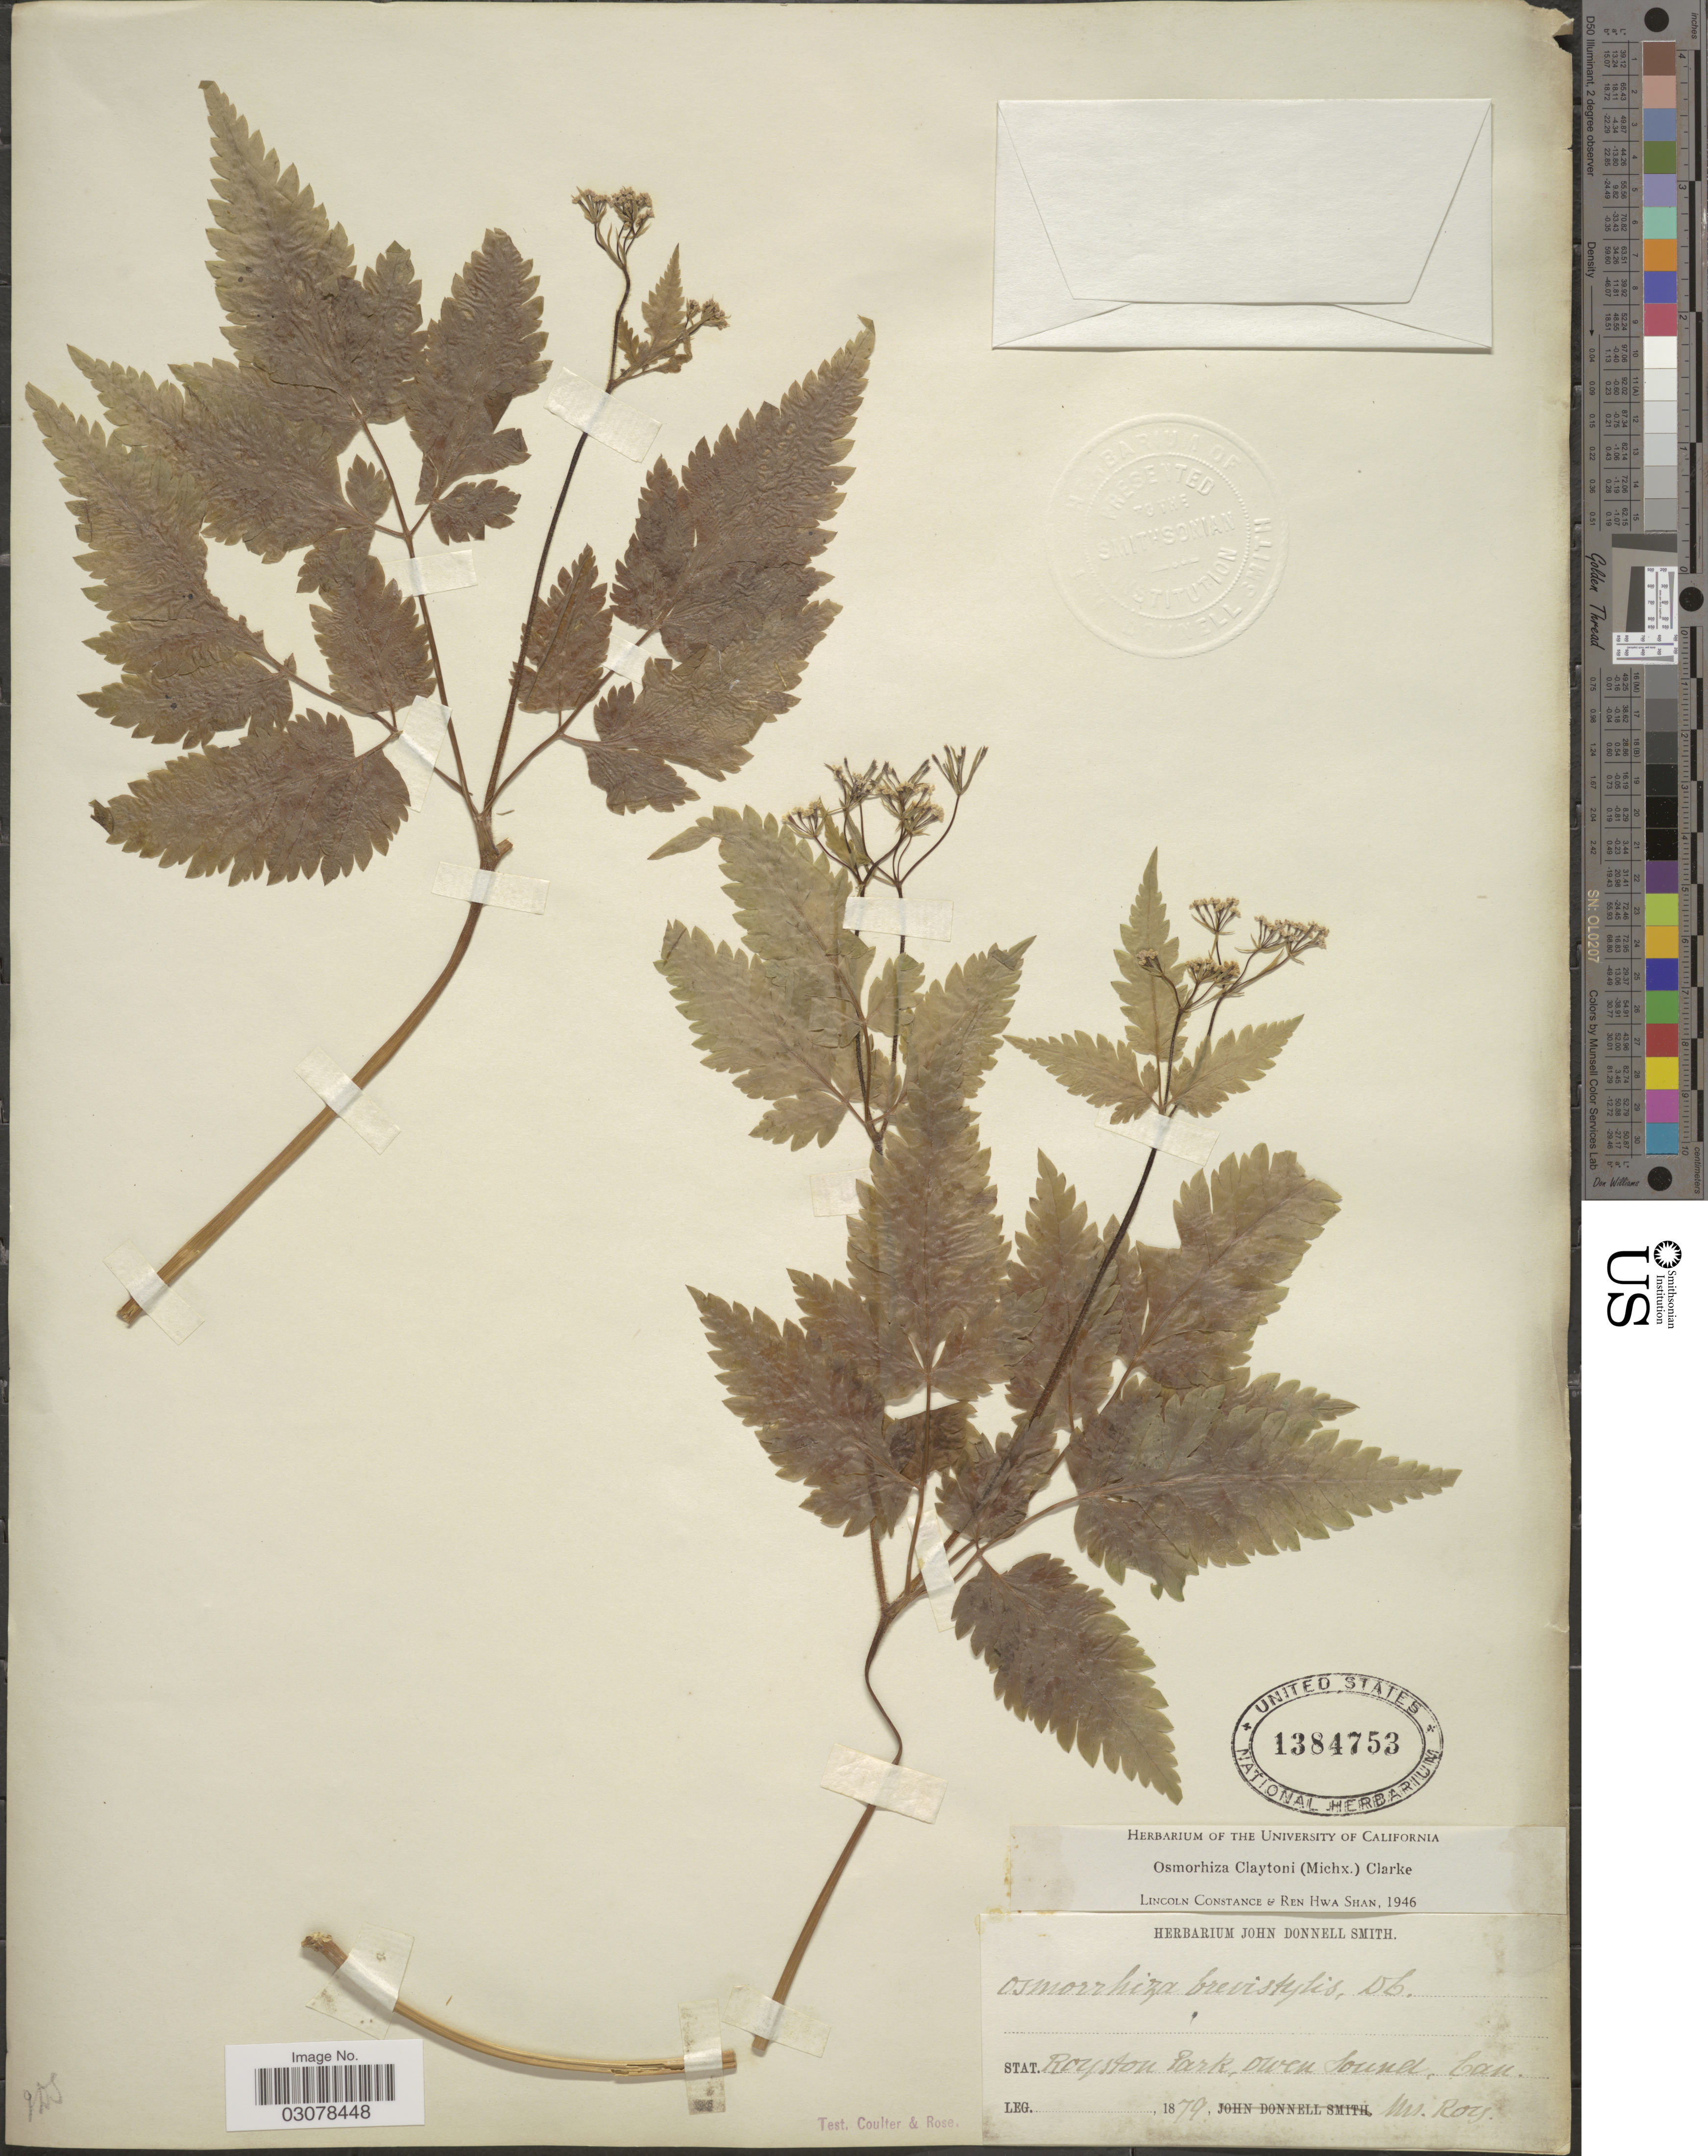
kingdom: Plantae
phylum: Tracheophyta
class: Magnoliopsida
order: Apiales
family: Apiaceae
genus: Osmorhiza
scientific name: Osmorhiza claytonii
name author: (Michx.) C.B. Clarke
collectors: Roy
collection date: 1879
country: Canada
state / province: Ontario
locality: Stat. Royston Park, Owen Sound, Can.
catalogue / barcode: US 1384753